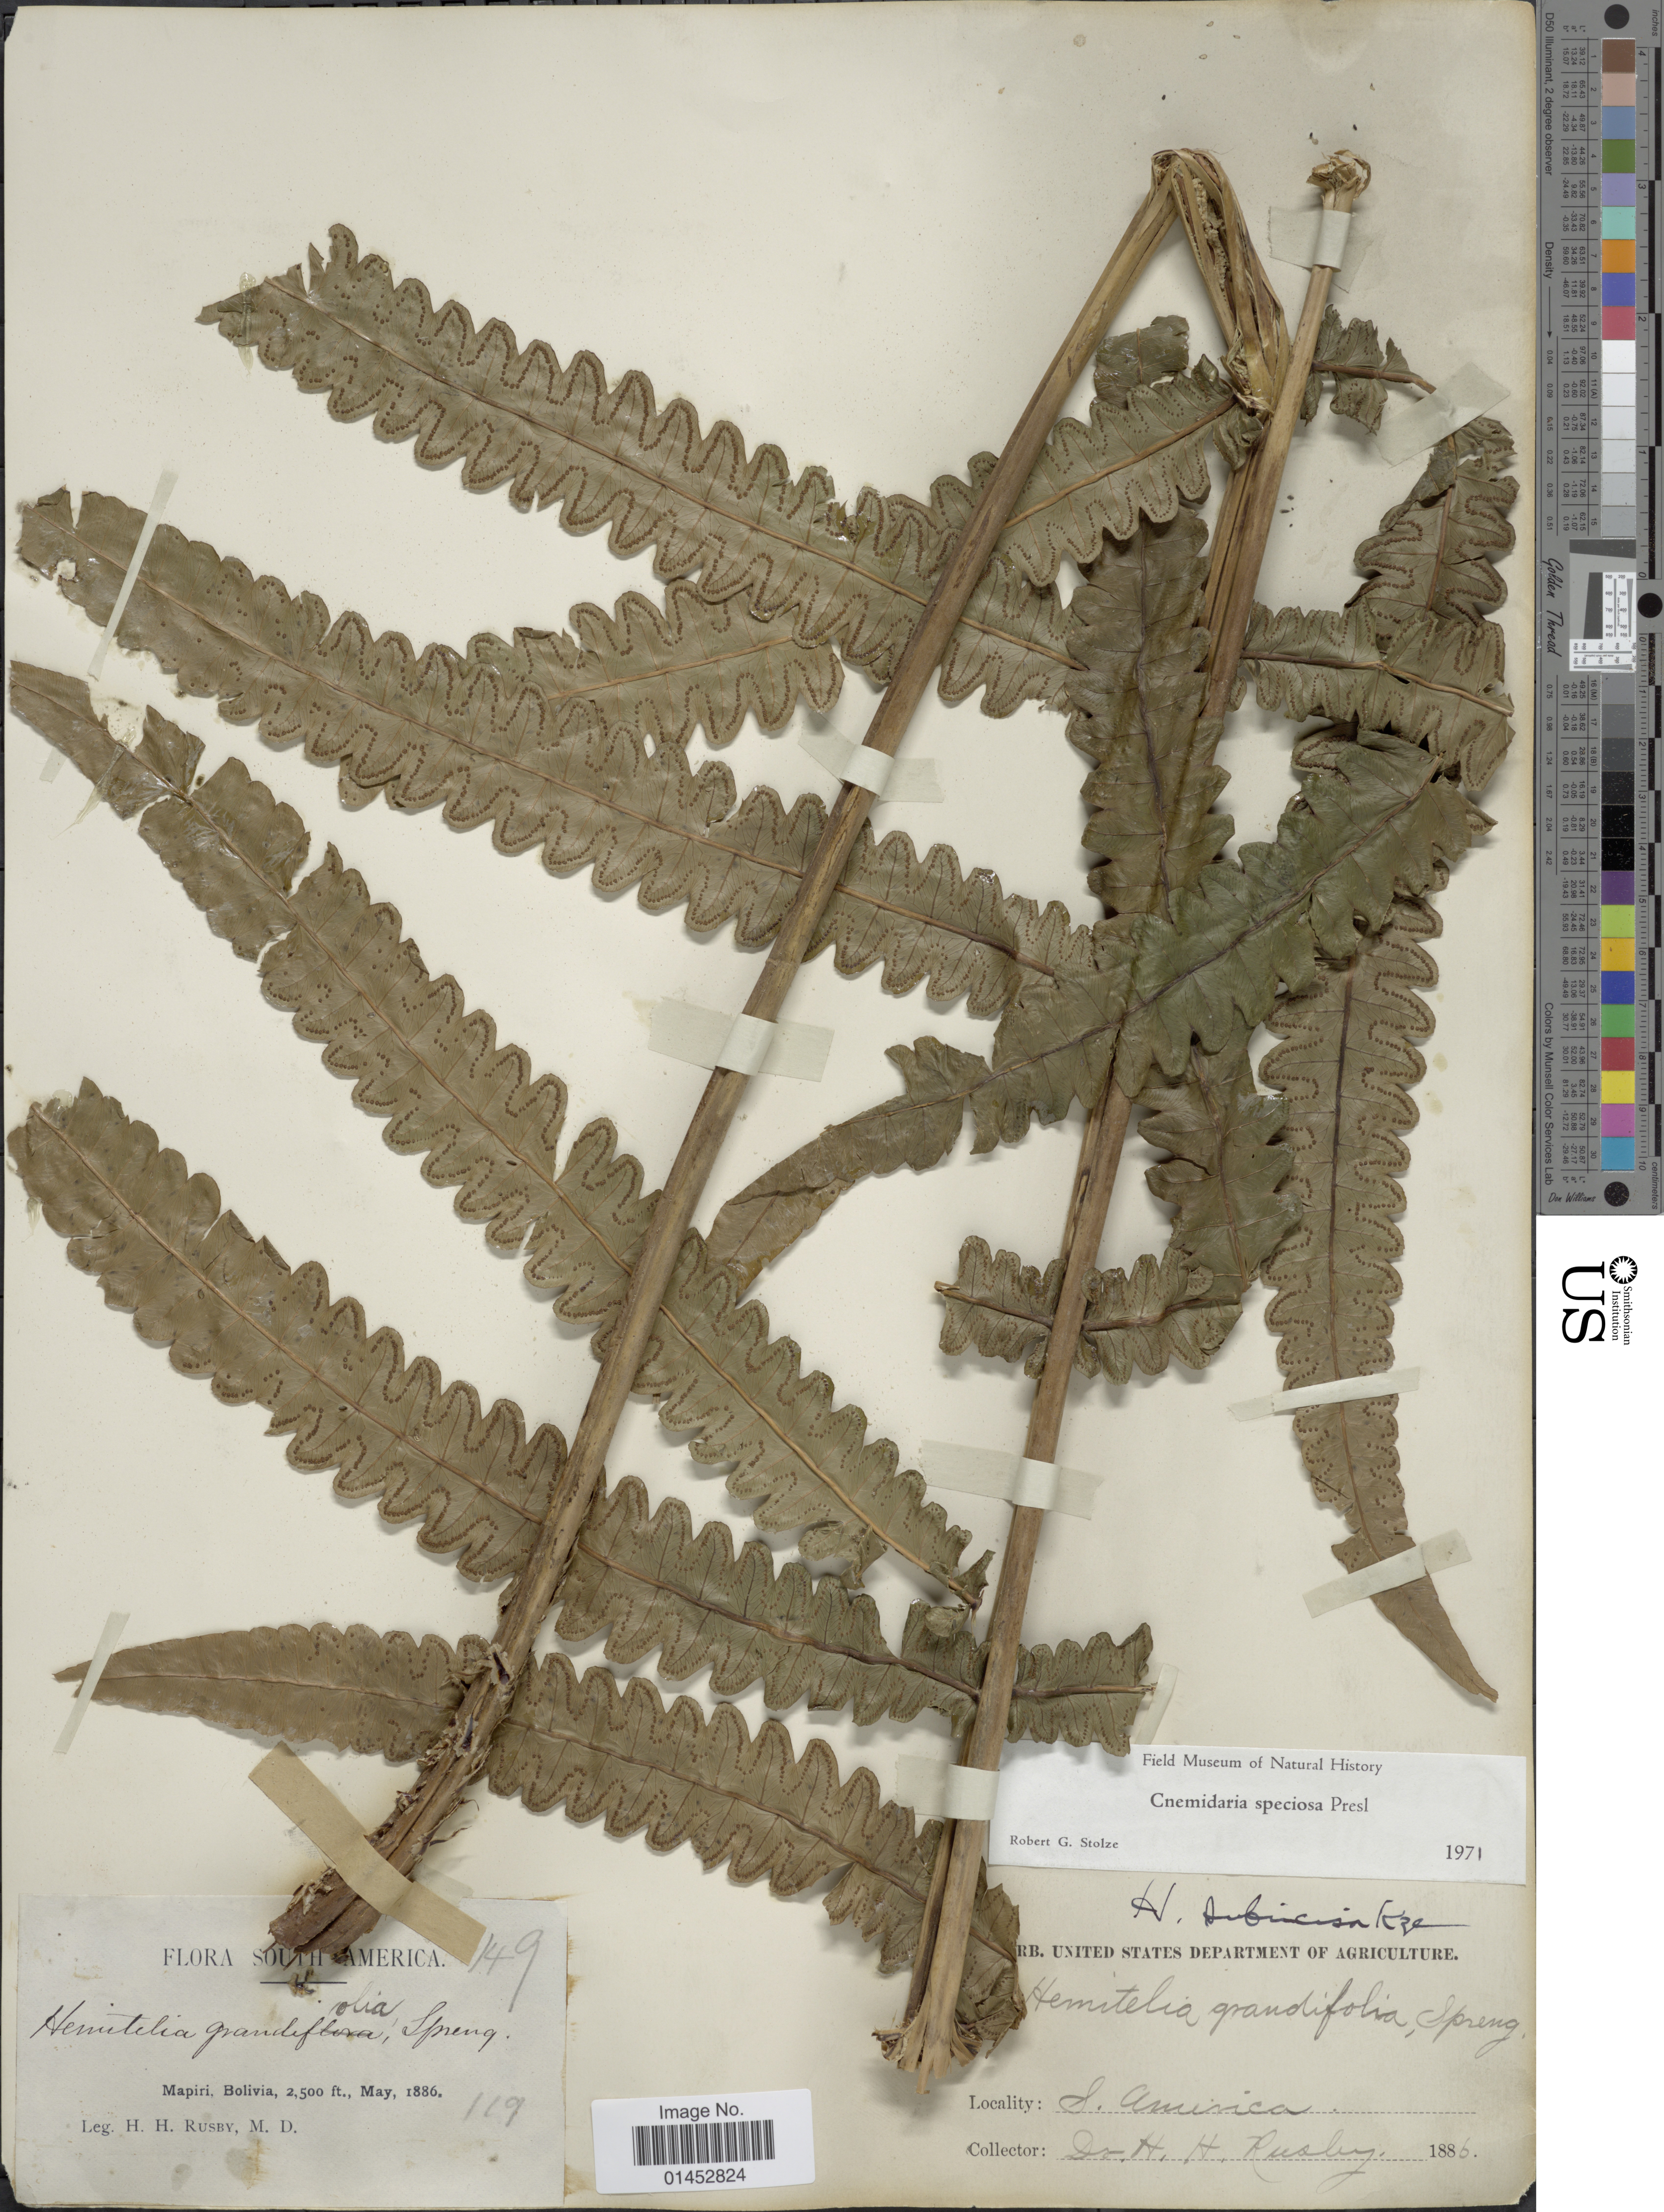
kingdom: Plantae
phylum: Tracheophyta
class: Polypodiopsida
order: Cyatheales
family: Cyatheaceae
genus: Cyathea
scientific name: Cyathea speciosa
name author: Humb. & Bonpl. ex Willd.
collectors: H. H. Rusby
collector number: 149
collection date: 1886-05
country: Bolivia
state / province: La Páz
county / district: Larecaja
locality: Mapiri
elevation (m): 762